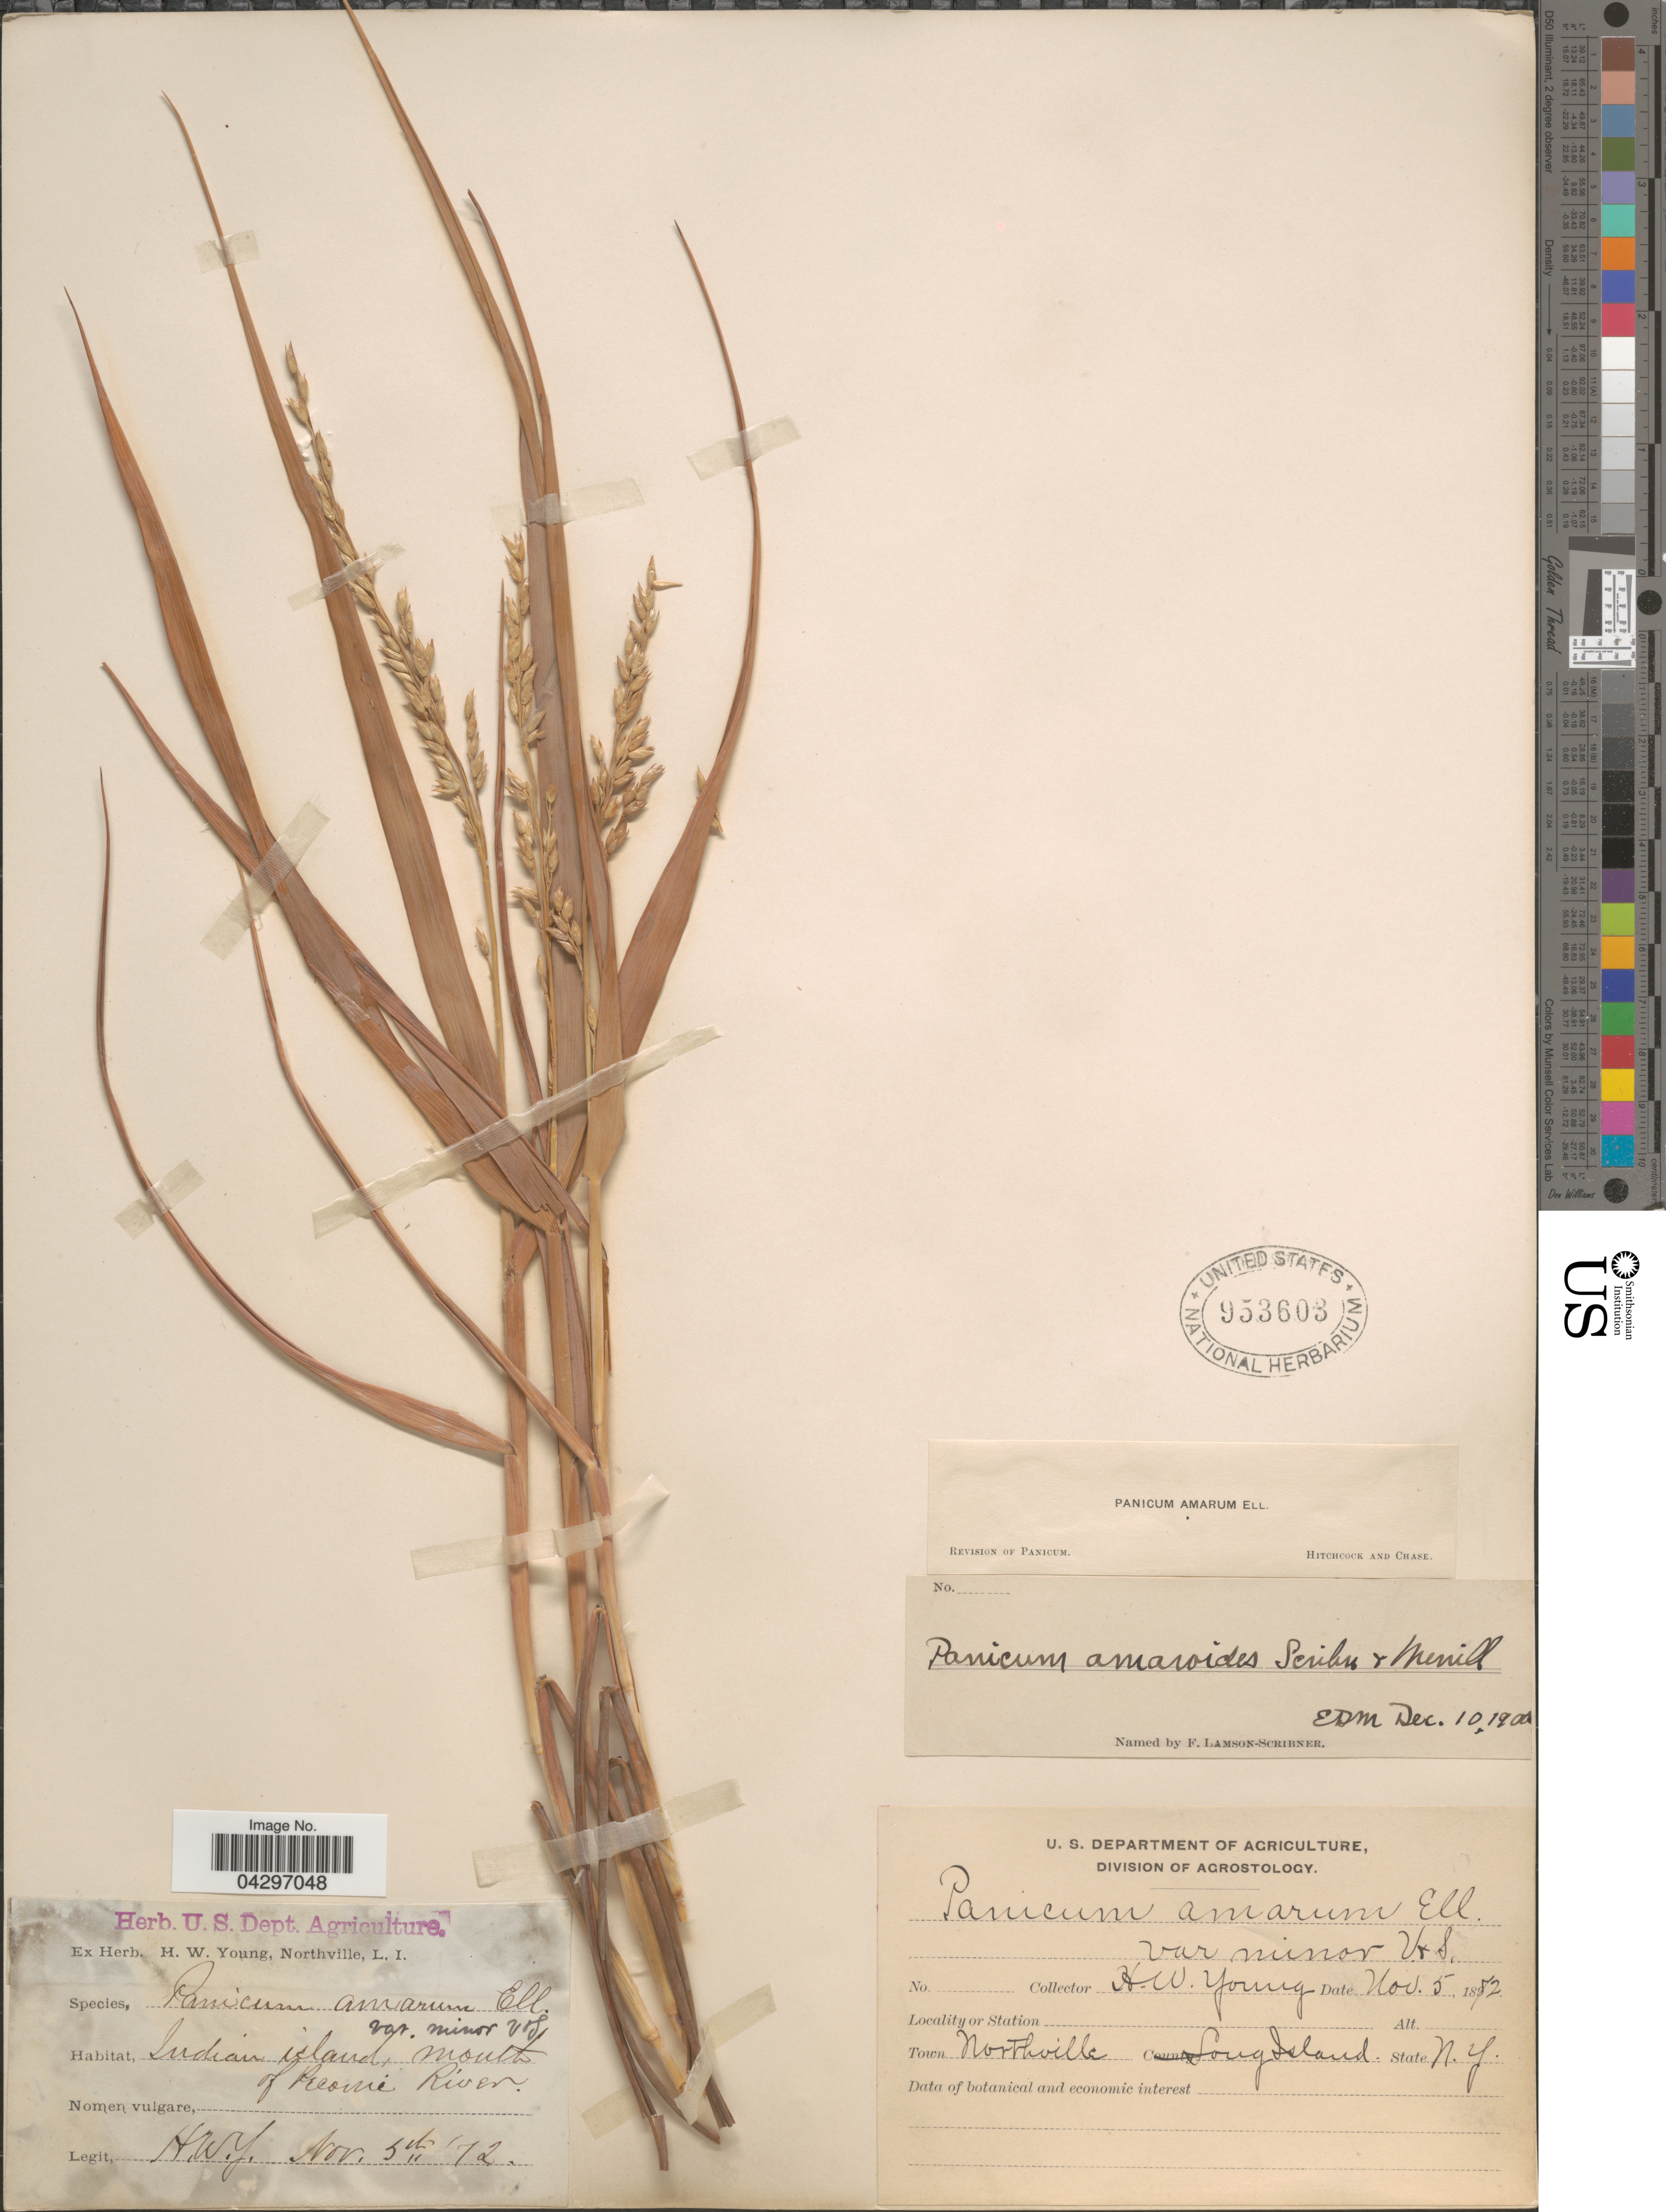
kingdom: Plantae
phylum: Tracheophyta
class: Liliopsida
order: Poales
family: Poaceae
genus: Panicum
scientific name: Panicum amarum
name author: Elliott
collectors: H. W. Young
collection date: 1872-11-05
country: United States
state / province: New York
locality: Town Northville. Long Island. Indian island, mouth of Peconic River.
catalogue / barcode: US 953603